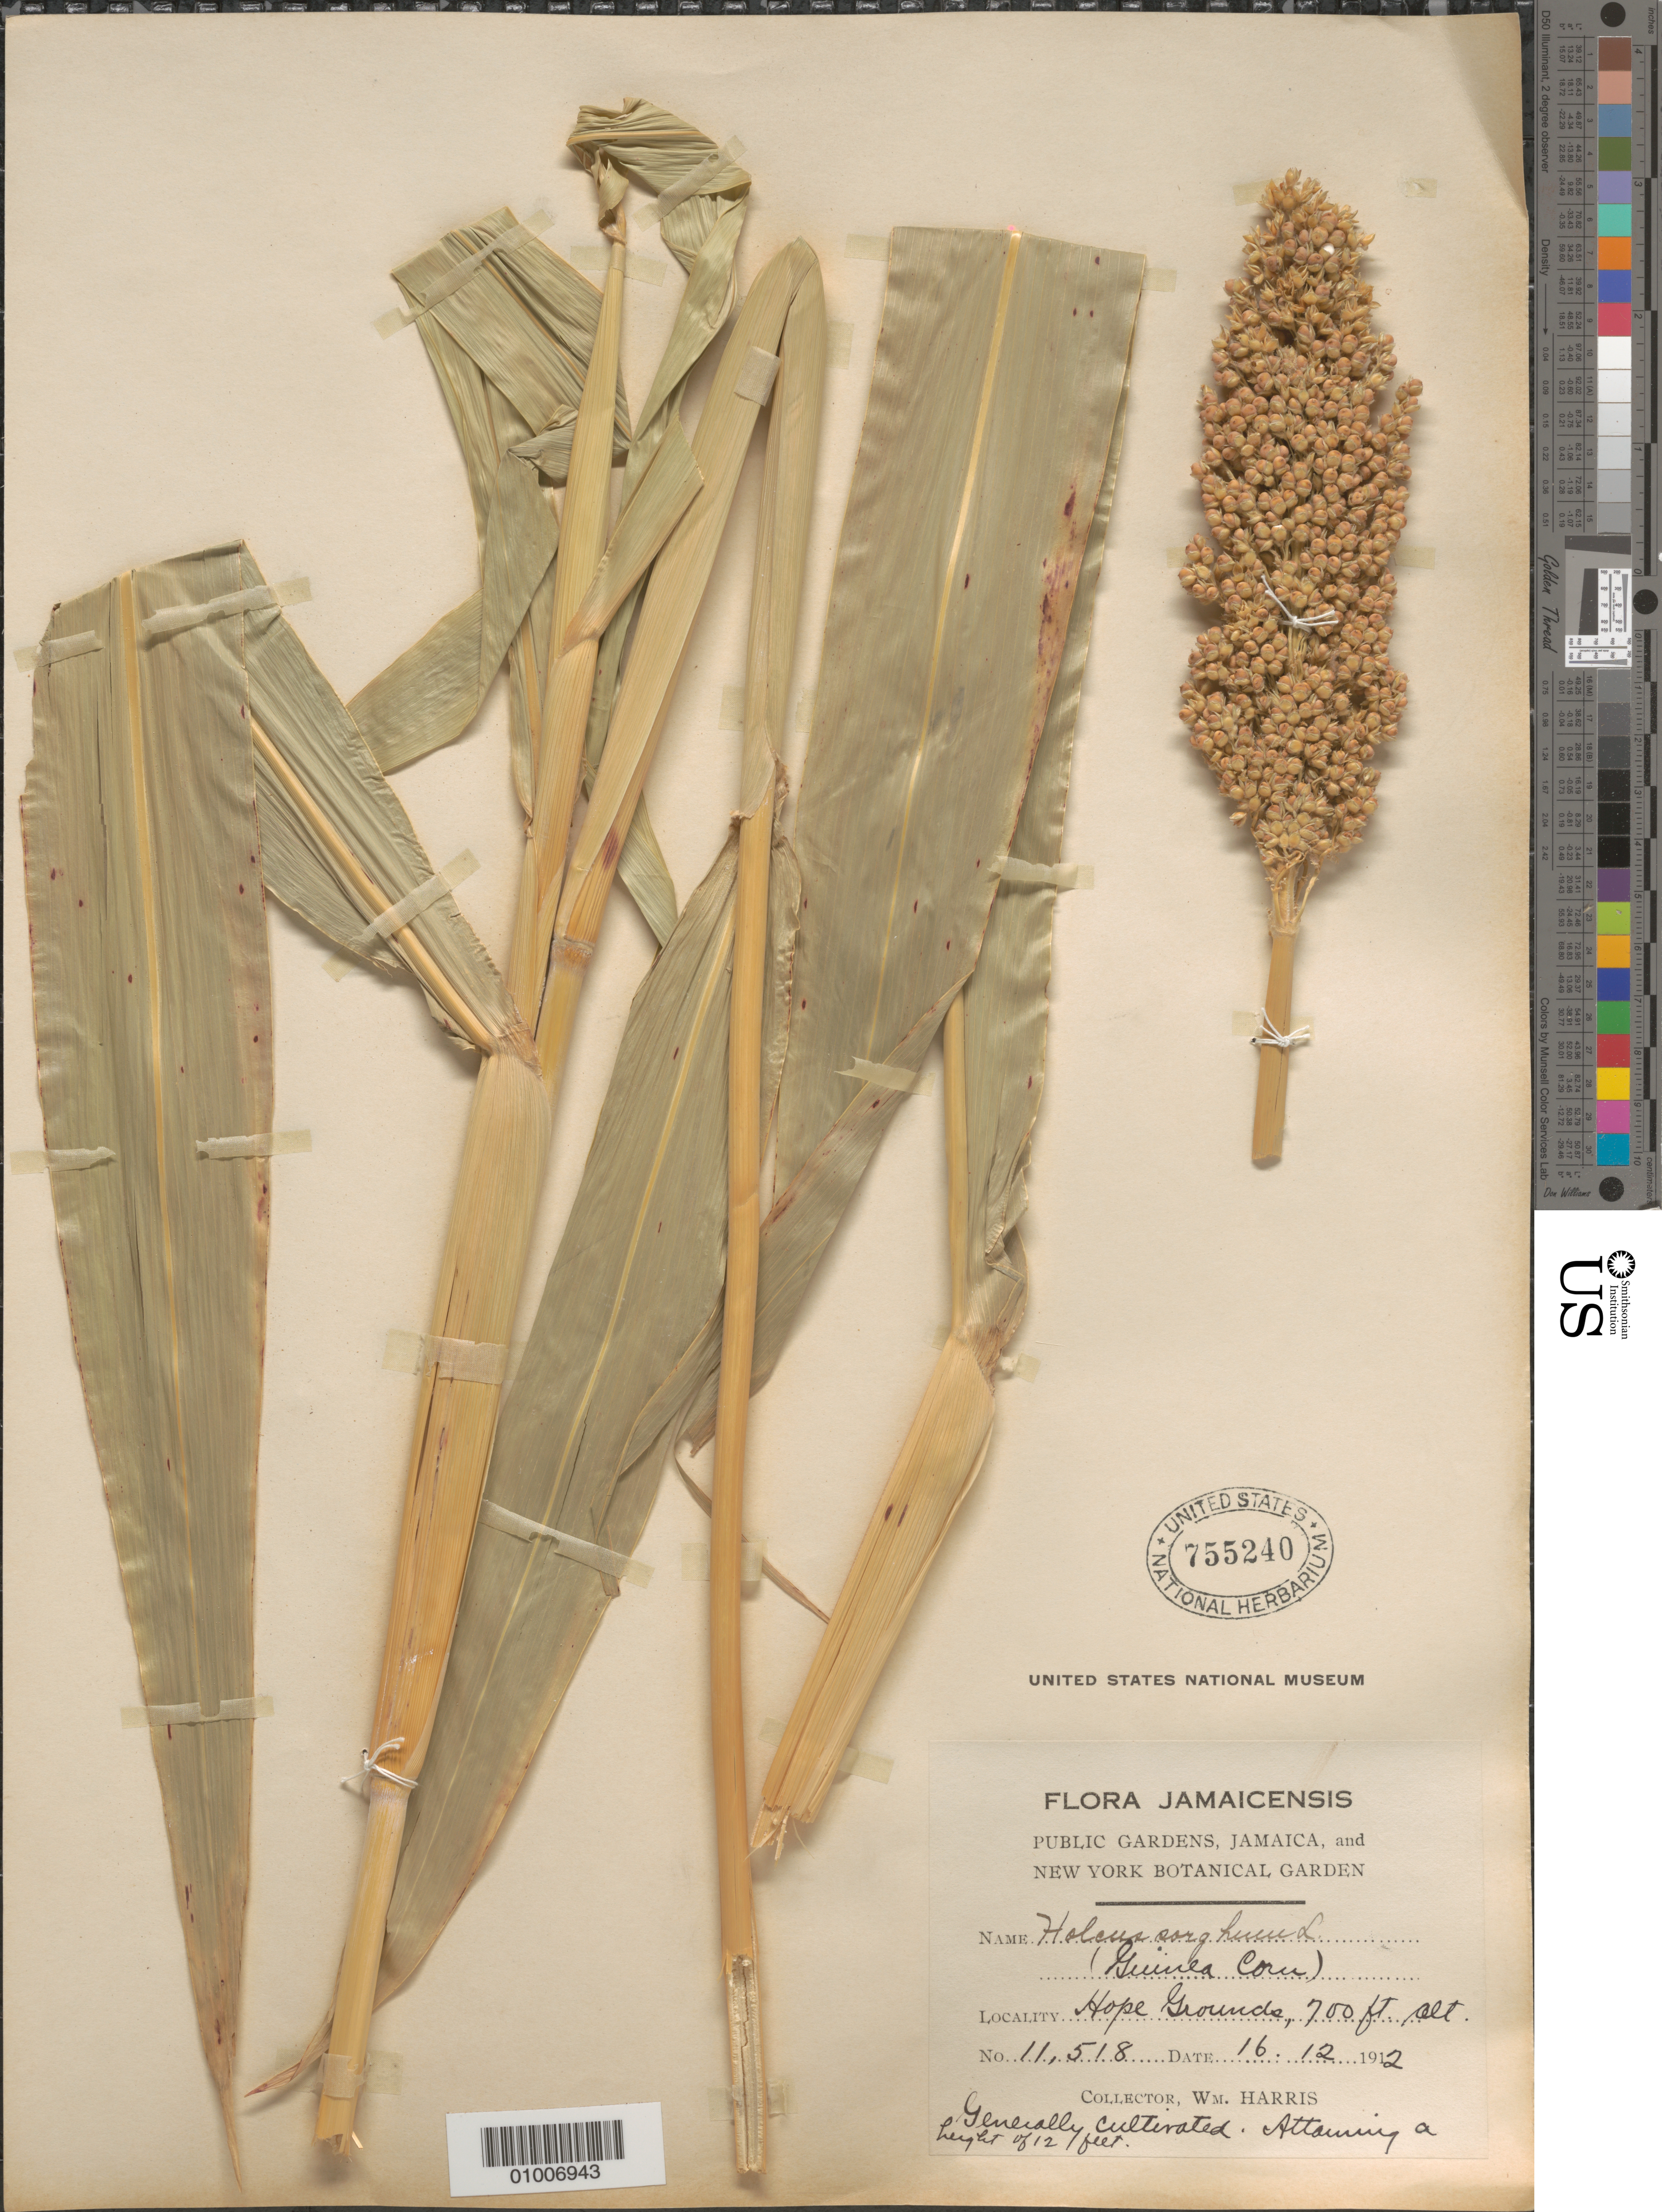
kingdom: Plantae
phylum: Tracheophyta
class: Liliopsida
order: Poales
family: Poaceae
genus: Sorghum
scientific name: Sorghum bicolor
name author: (L.) Moench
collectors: W. Harris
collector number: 11518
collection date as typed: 16 Dec 1912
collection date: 1912-12-16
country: Jamaica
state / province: Kingston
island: Jamaica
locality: Hope Grounds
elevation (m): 213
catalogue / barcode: US 755240